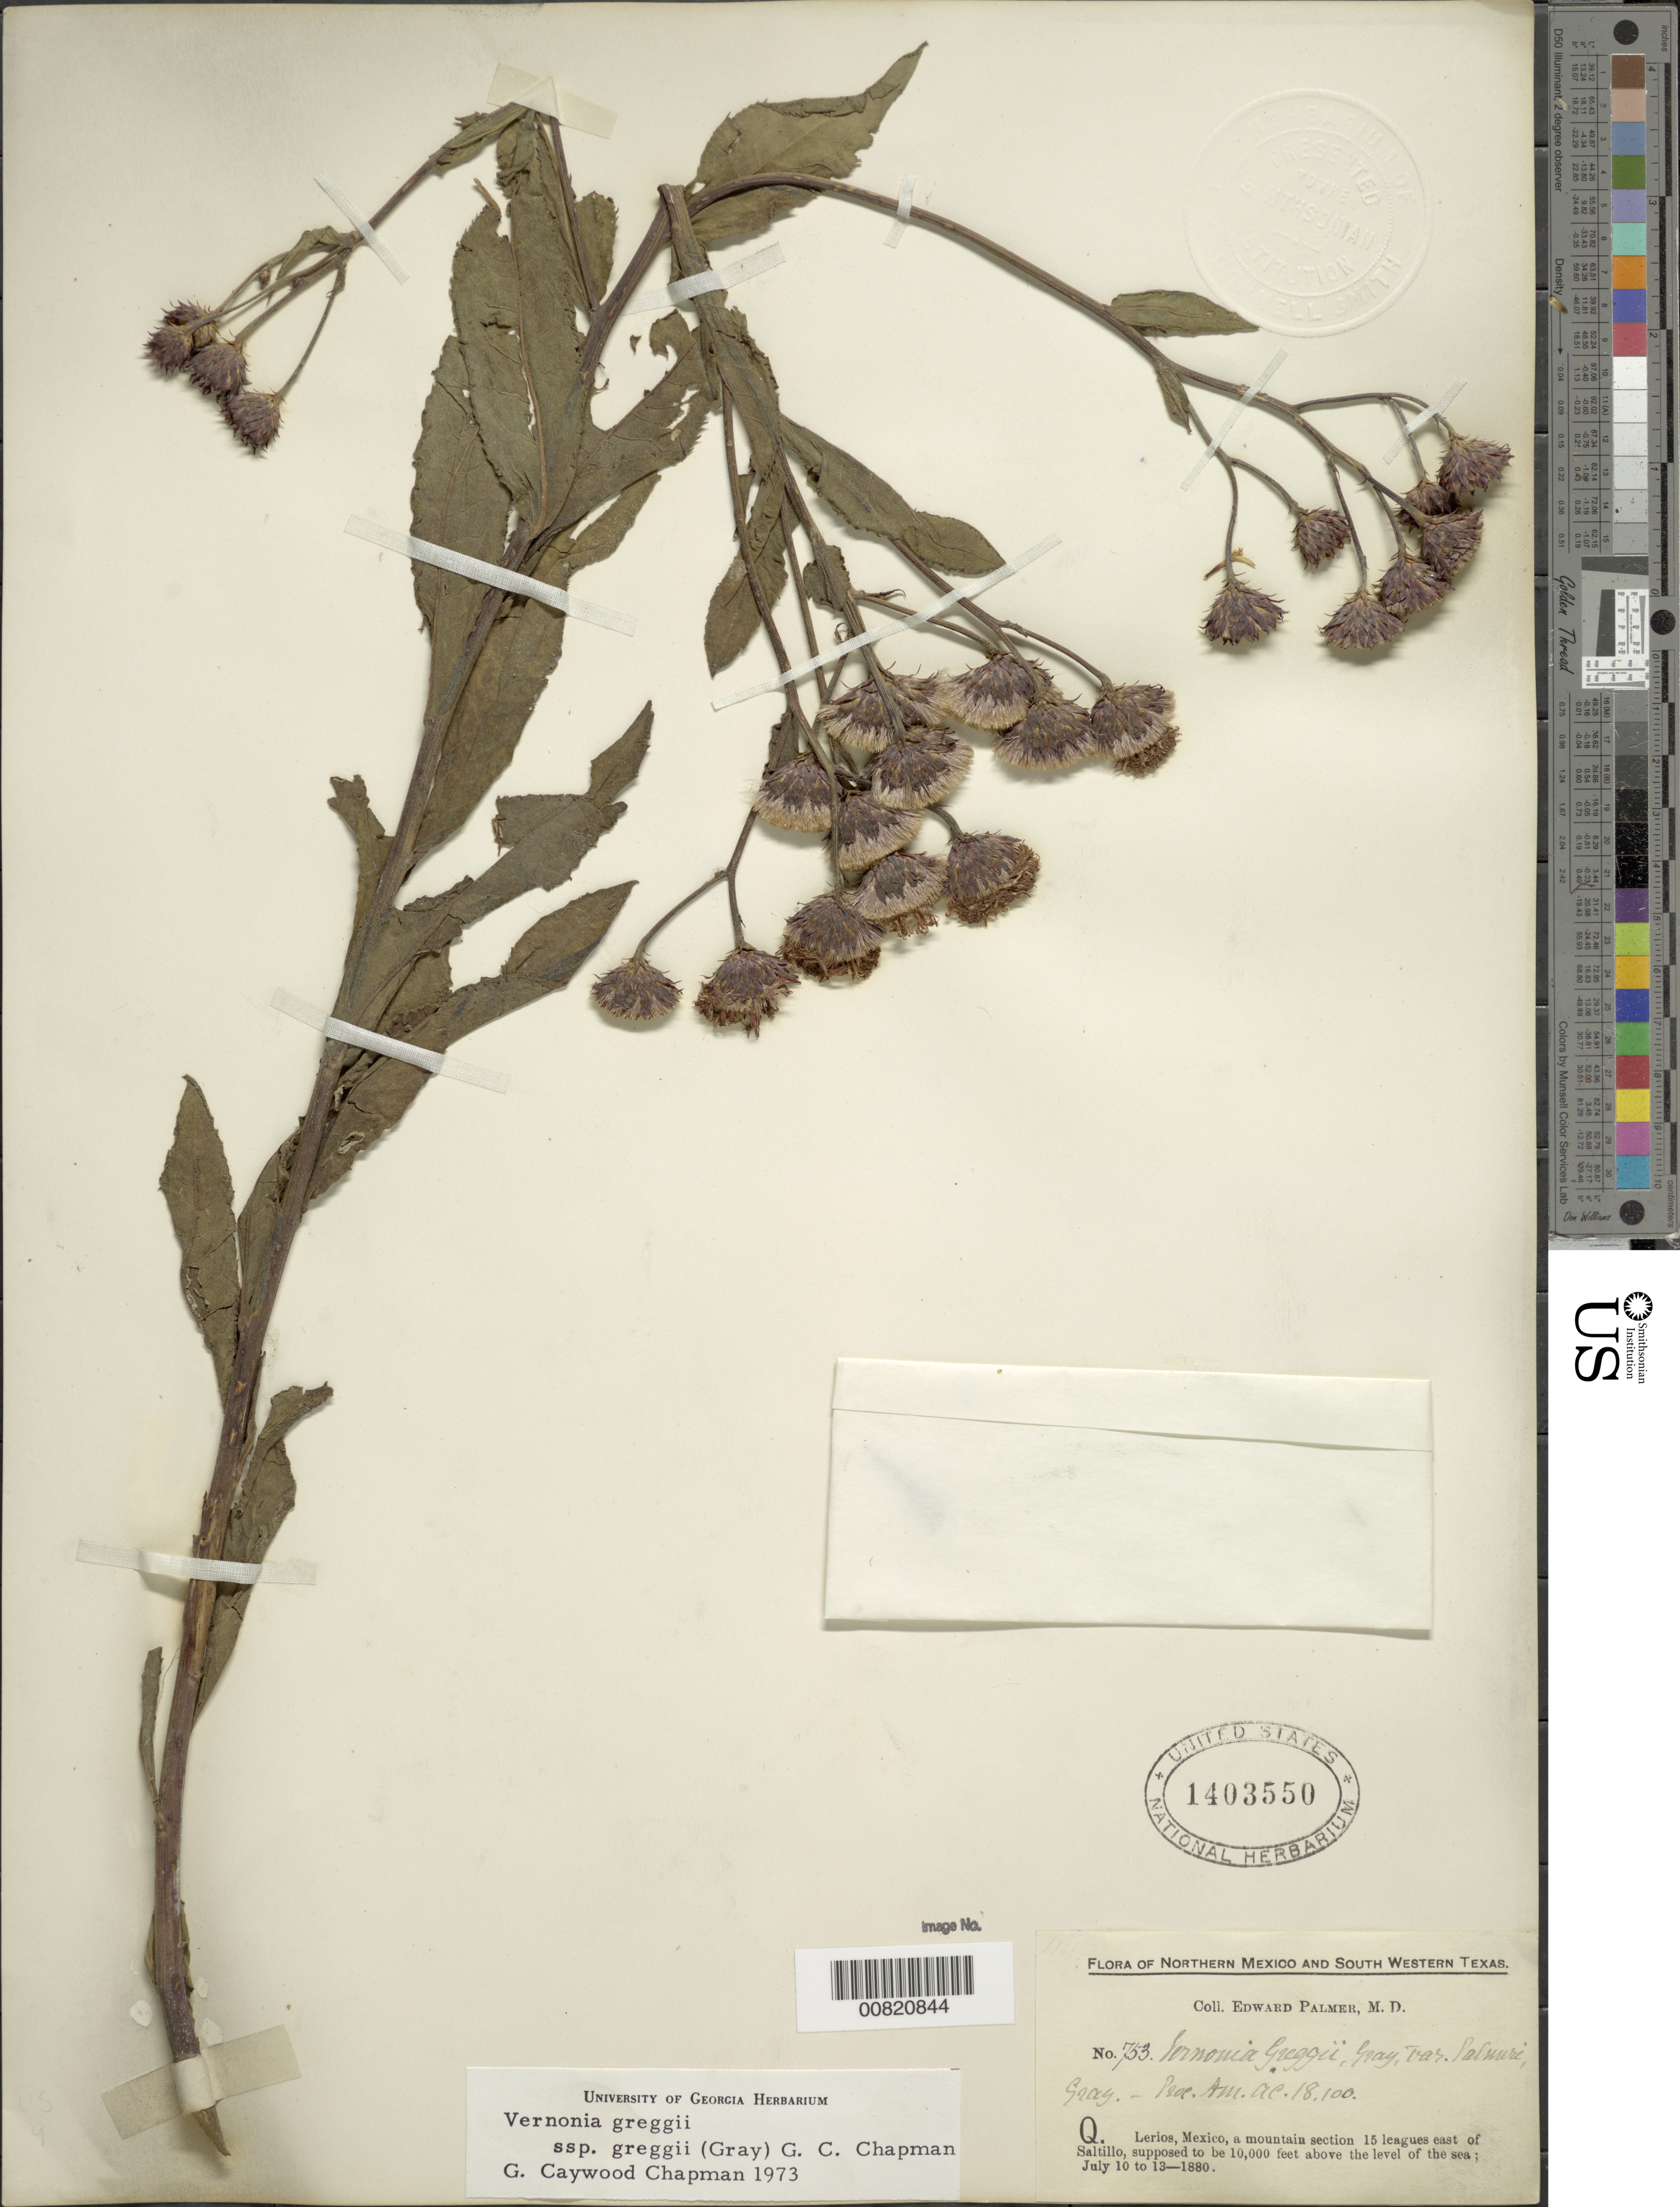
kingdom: Plantae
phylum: Tracheophyta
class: Magnoliopsida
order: Asterales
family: Asteraceae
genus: Vernonia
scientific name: Vernonia greggii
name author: A. Gray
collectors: E. Palmer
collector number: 753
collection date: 1880-07-10/1880-07-13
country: Mexico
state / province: México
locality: Lerios, México, a mountain seciotn 15 leagues east of Saltillo,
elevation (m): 3048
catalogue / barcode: US 1403550